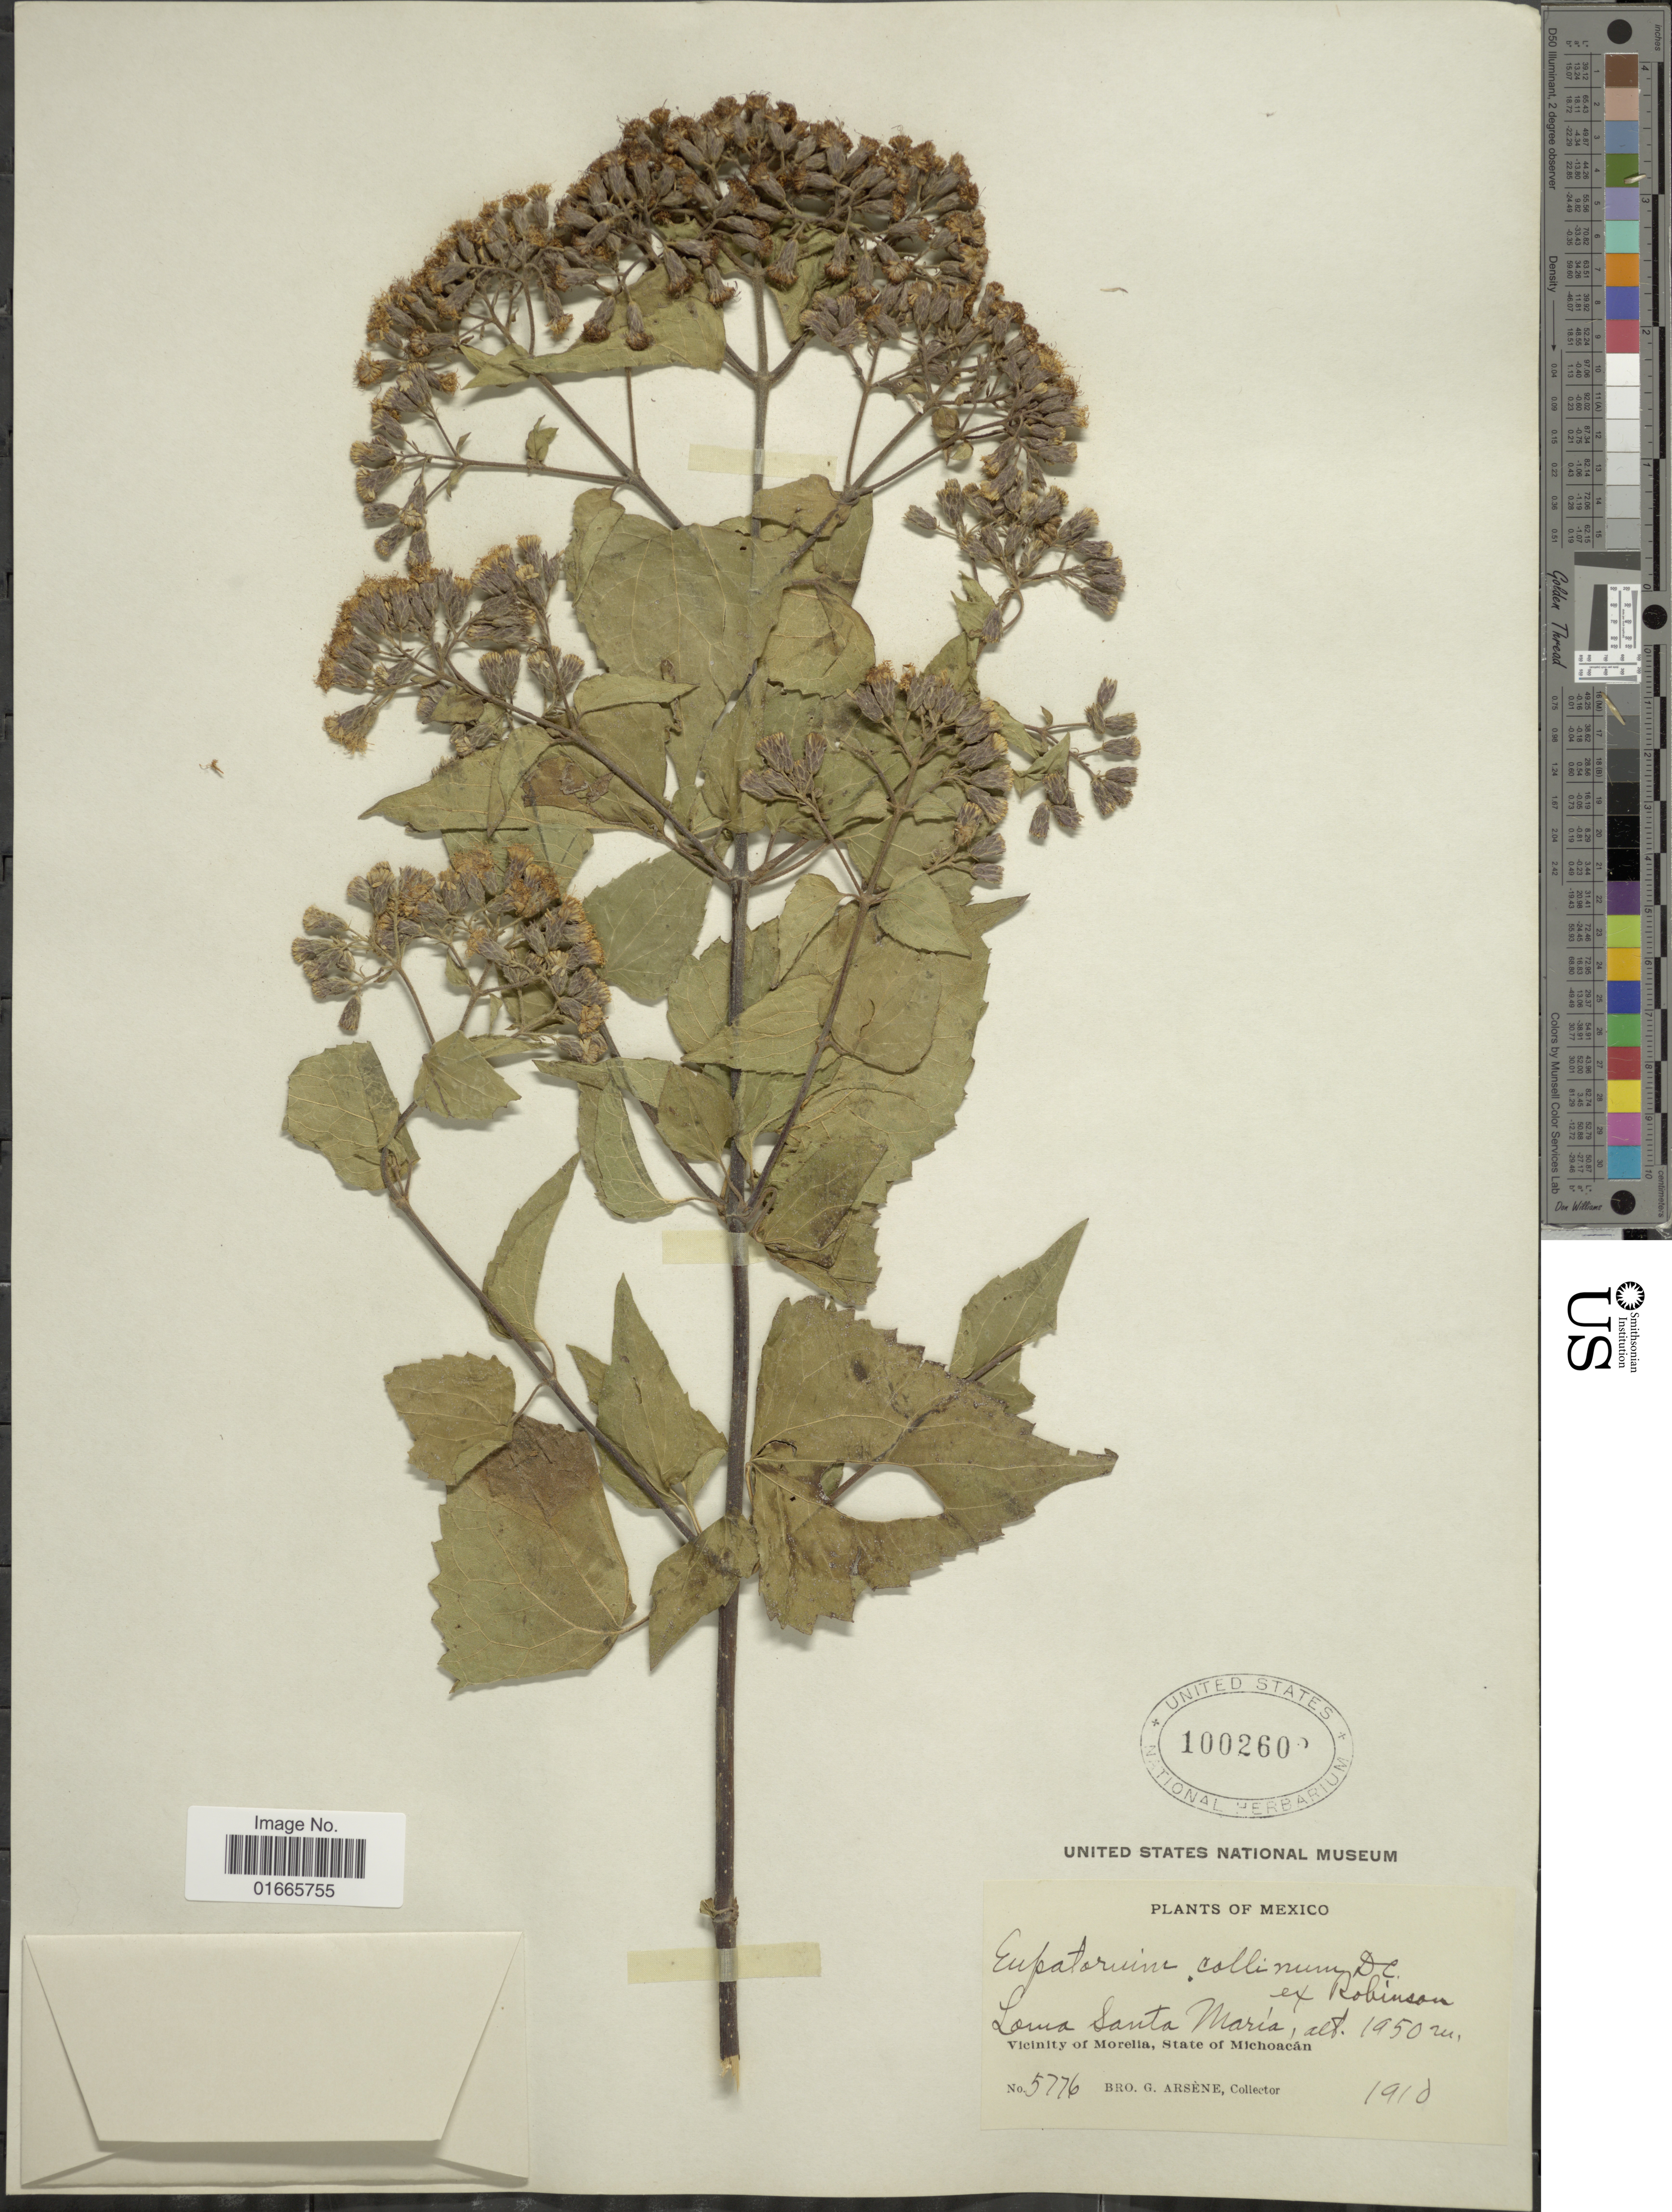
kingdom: Plantae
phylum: Tracheophyta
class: Magnoliopsida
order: Asterales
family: Asteraceae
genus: Chromolaena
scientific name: Chromolaena collina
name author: (DC.) R.M. King & H. Rob.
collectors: Bro. G. Arsène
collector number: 5776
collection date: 1918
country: Mexico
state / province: Michoacán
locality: Loma Santa Maria, Vicinity of Morelia.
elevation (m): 1950